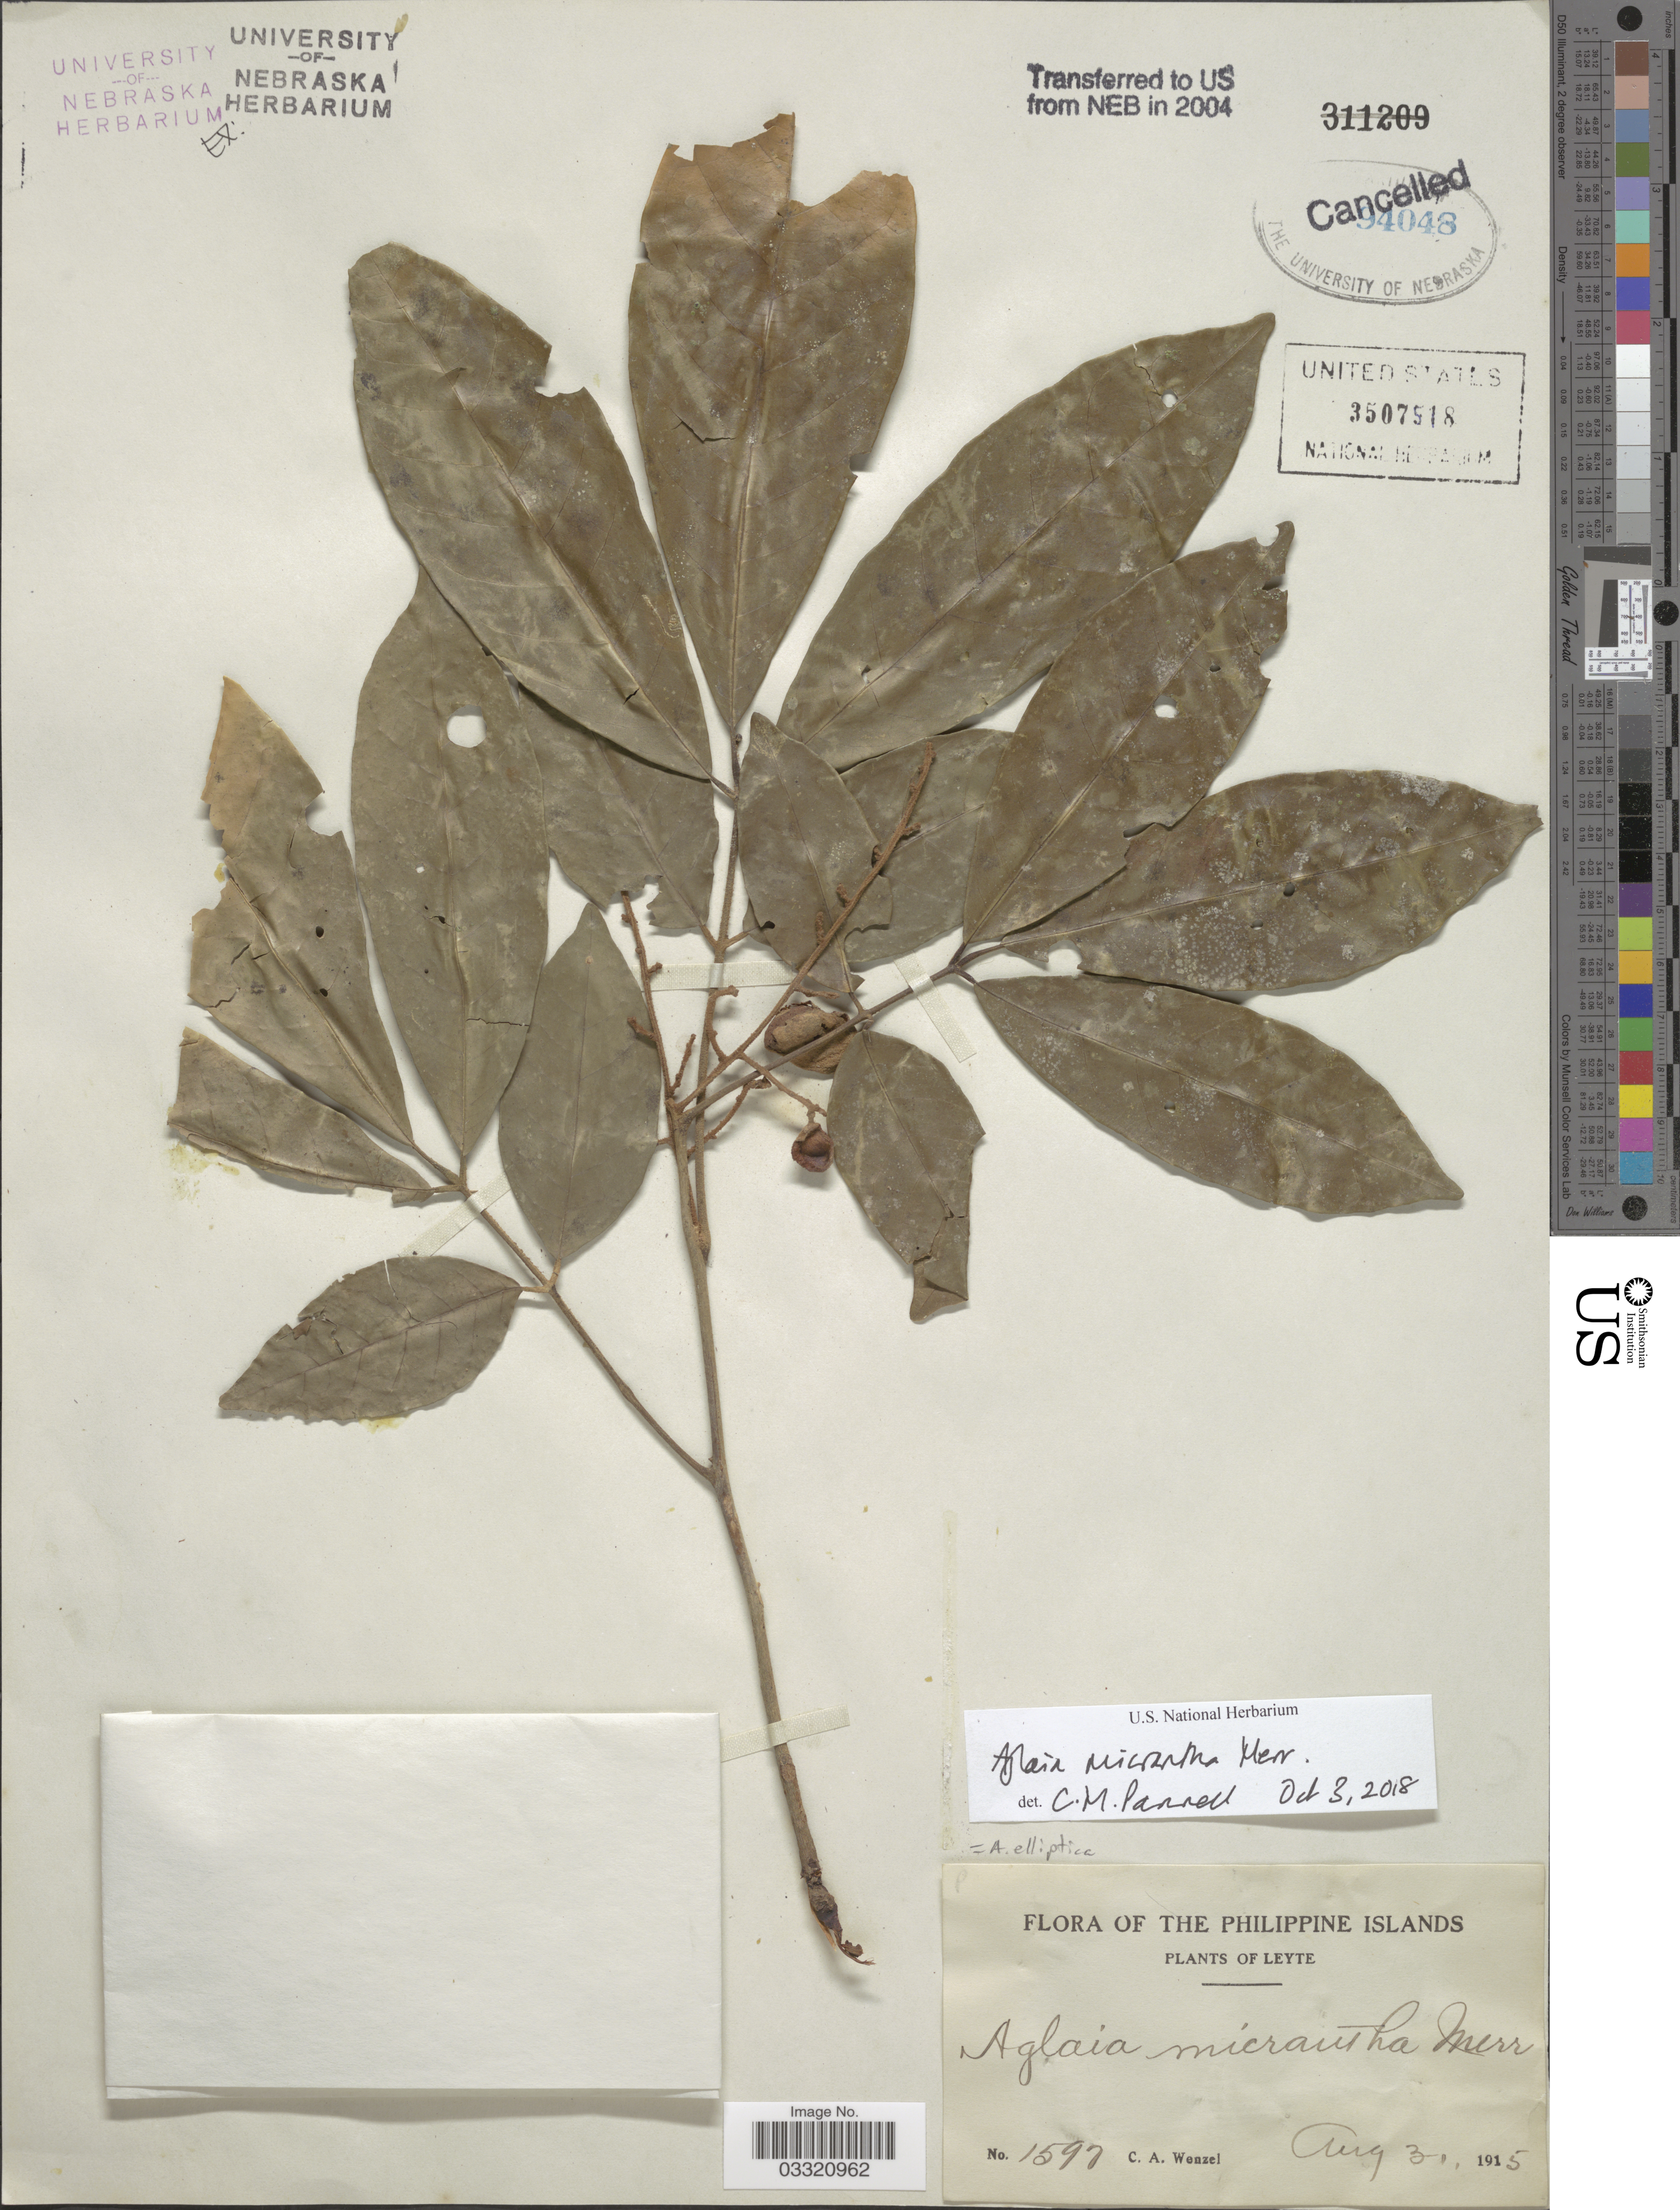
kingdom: Plantae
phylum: Tracheophyta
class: Magnoliopsida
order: Sapindales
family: Meliaceae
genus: Aglaia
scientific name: Aglaia micrantha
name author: Merr.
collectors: C. Wenzel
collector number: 1597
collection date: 1915-08-31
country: Philippines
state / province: Eastern Visayas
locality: Leyte.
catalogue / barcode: US 3507518